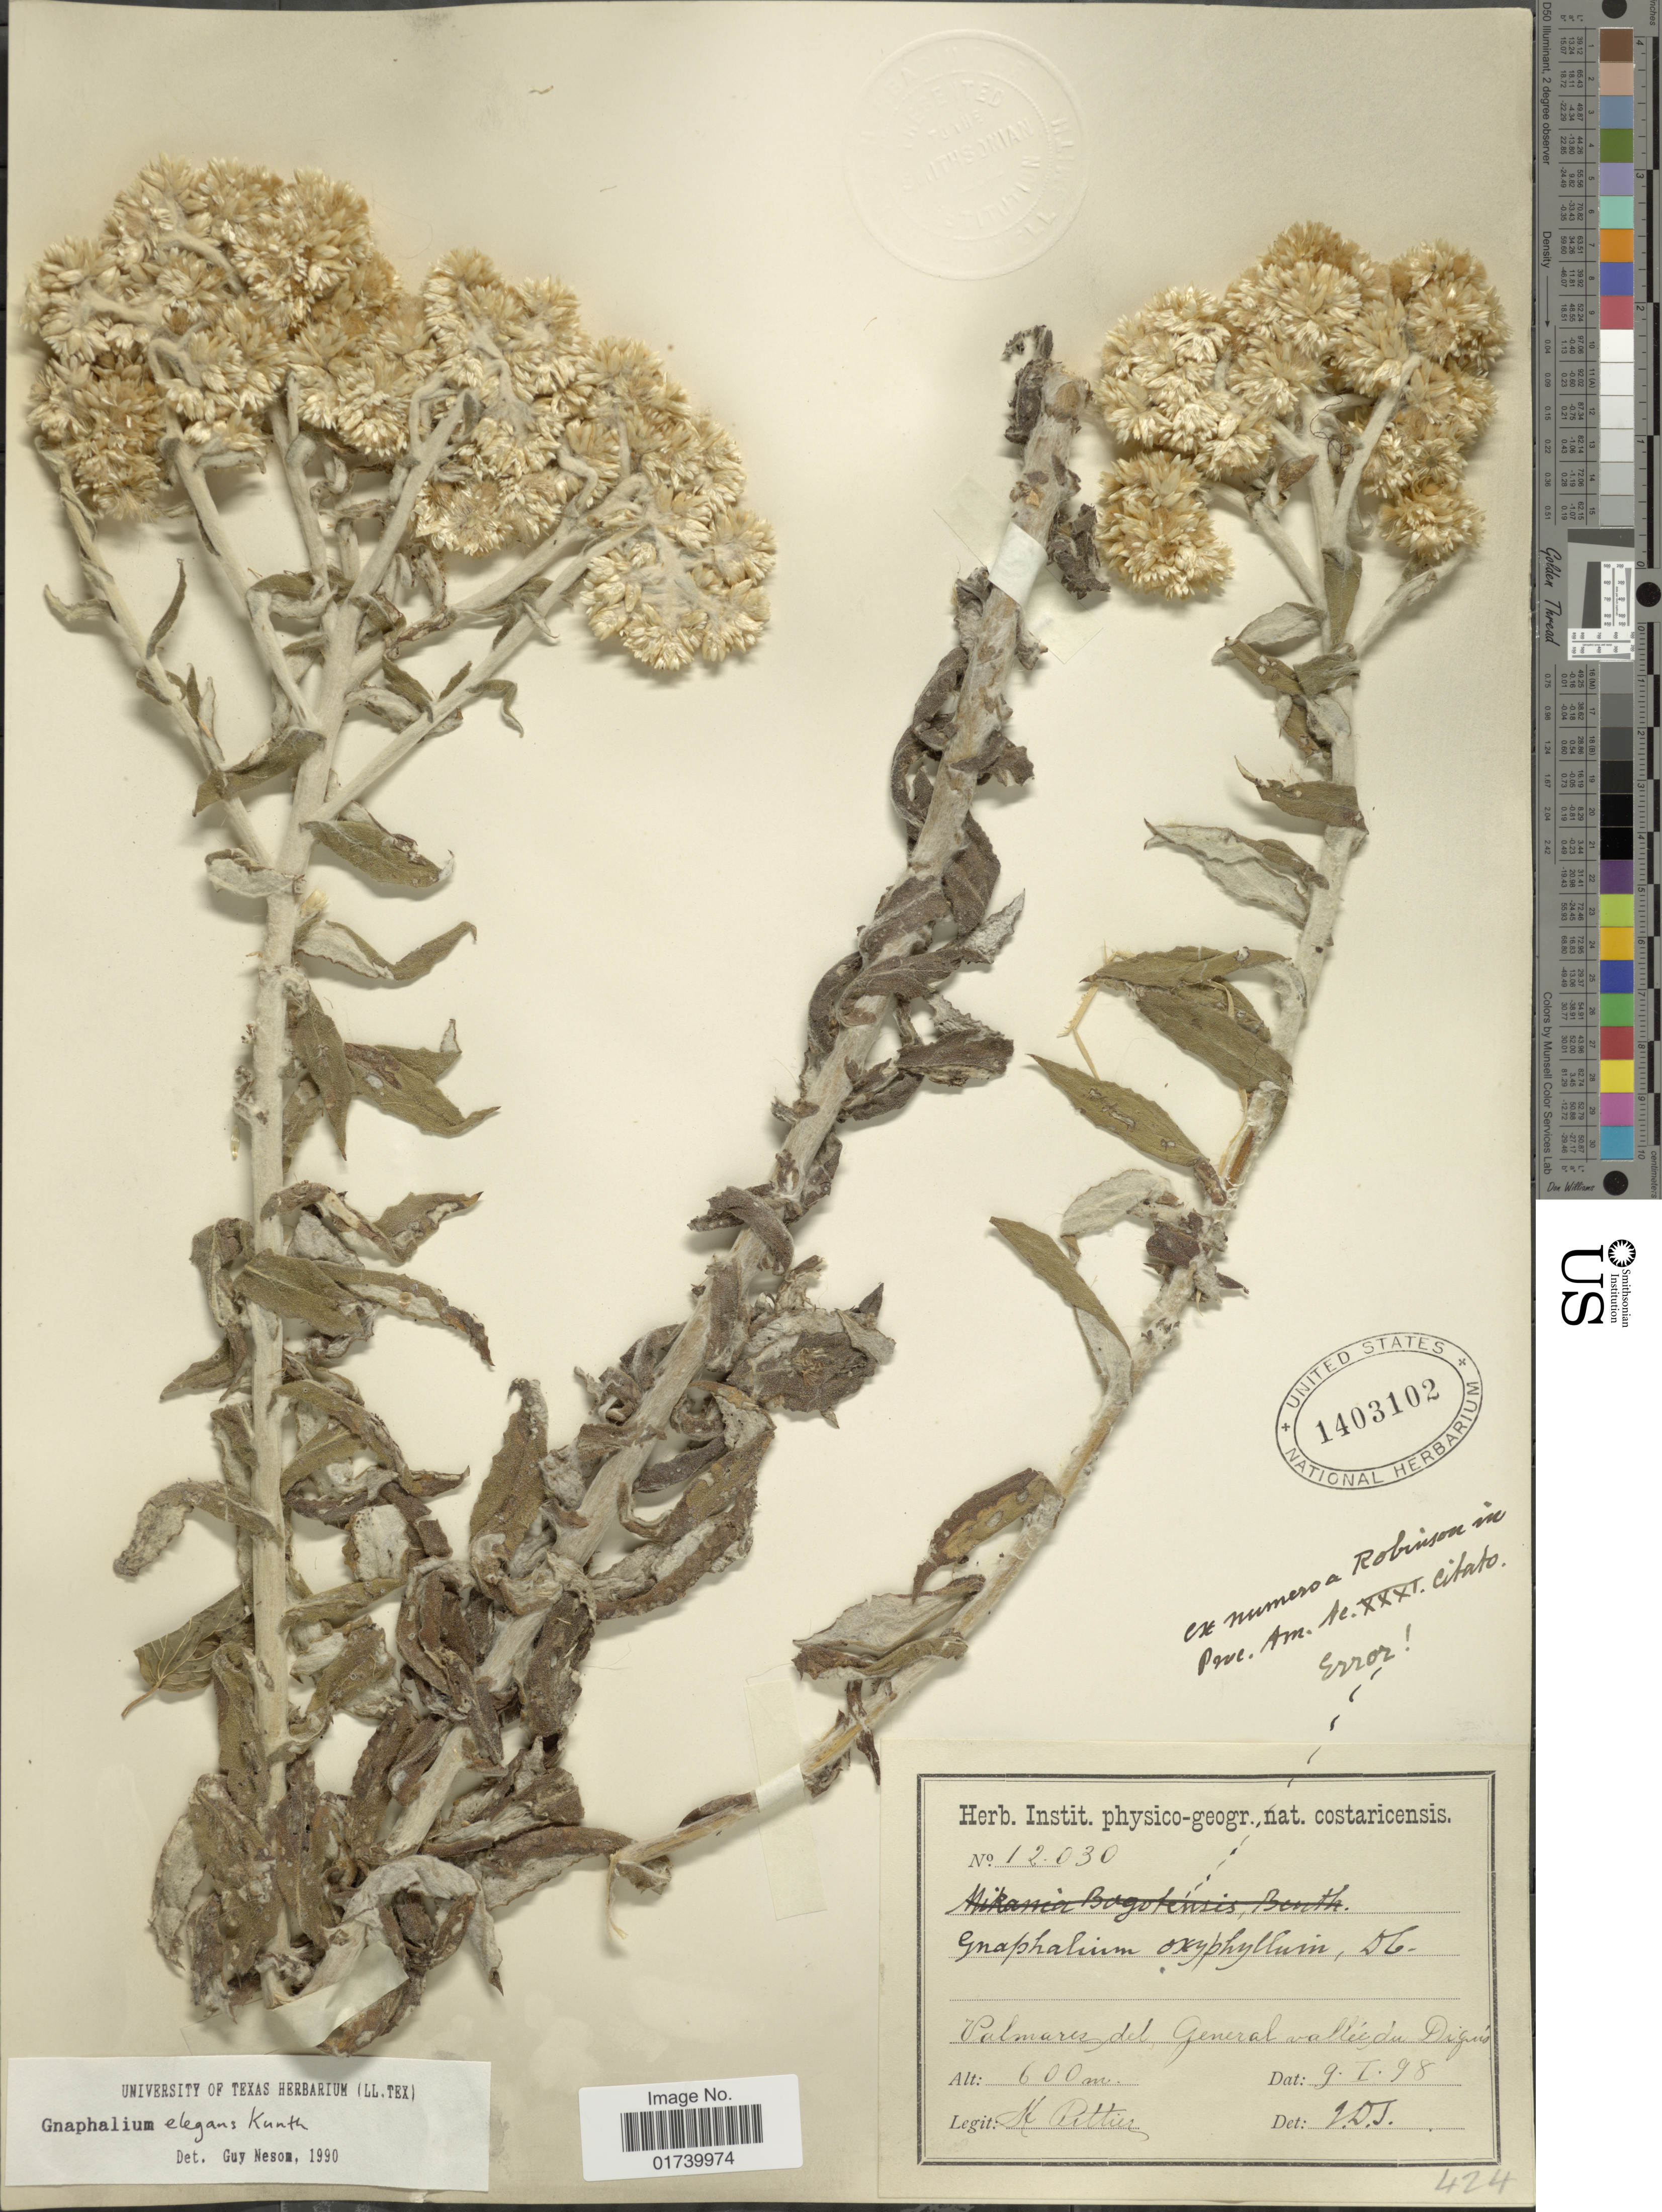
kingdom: Plantae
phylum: Tracheophyta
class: Magnoliopsida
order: Asterales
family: Asteraceae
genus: Pseudognaphalium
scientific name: Pseudognaphalium elegans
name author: (Kunth) Kartesz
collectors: H. F. Pittier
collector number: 12030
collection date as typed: Transcribed d/m/y: 9/1/98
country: Costa Rica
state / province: Puntarenas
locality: Palmares del General valle, du Diguo.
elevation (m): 600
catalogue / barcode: US 1403102